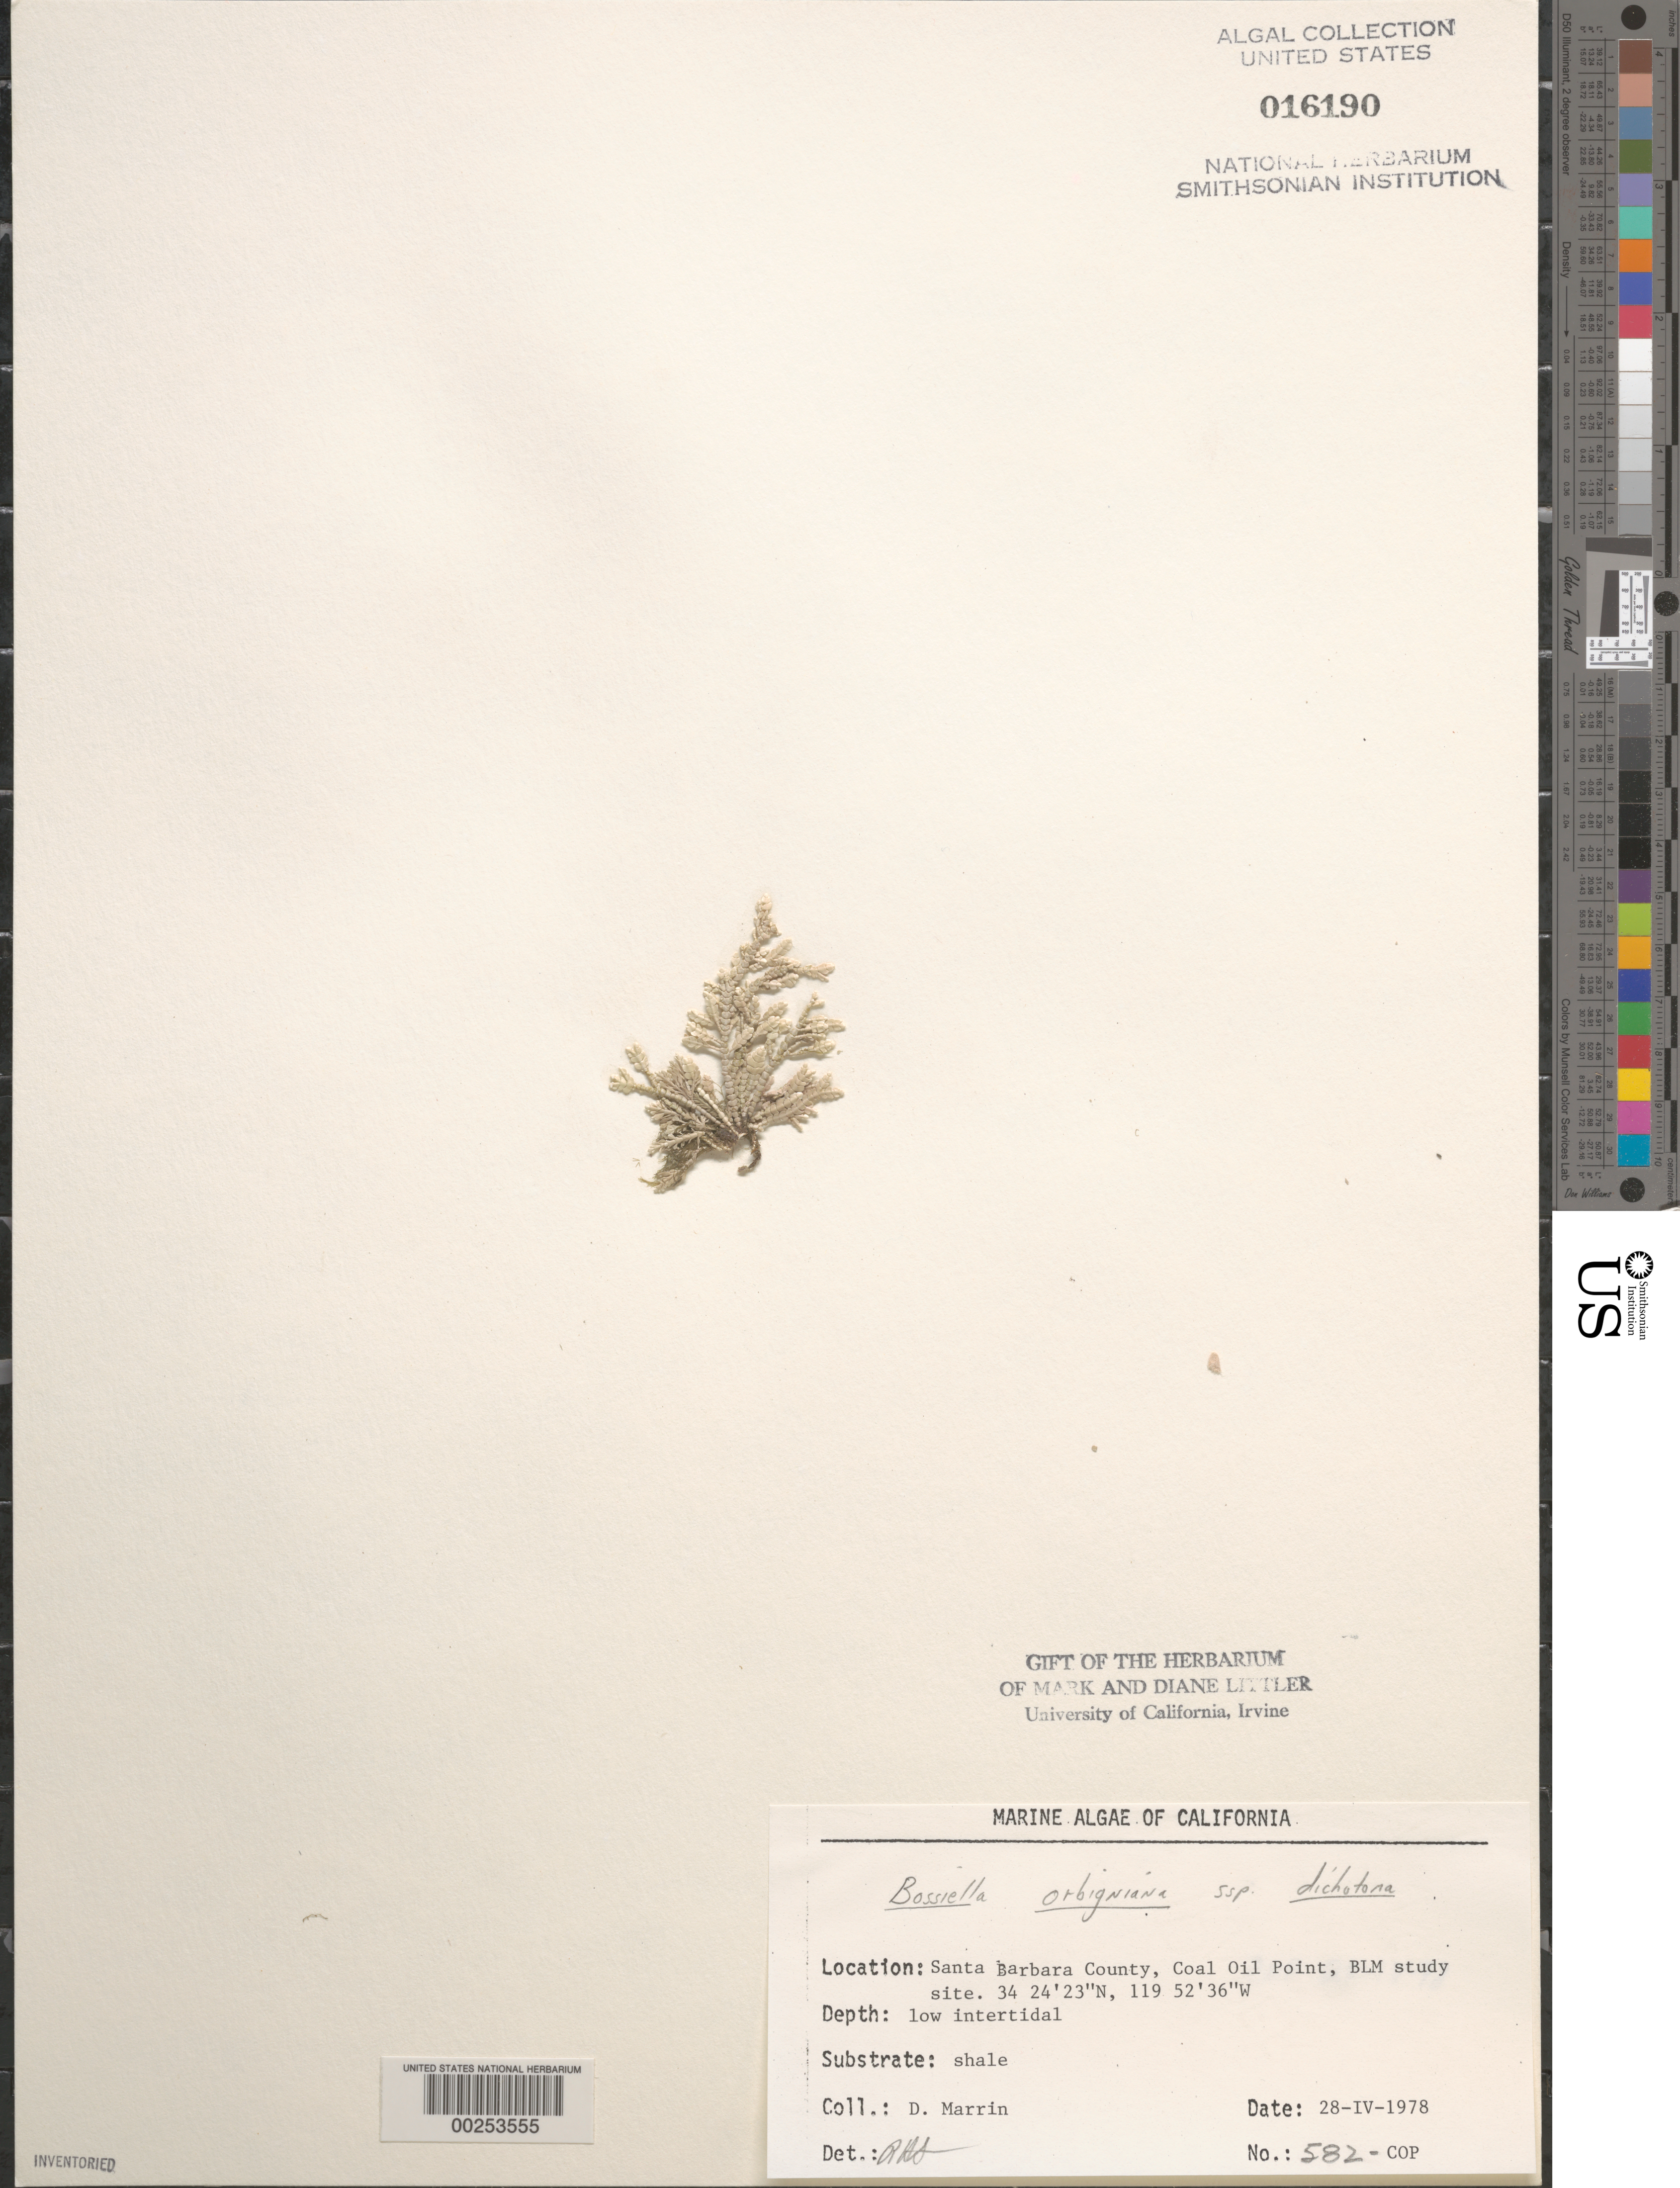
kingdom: Plantae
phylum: Rhodophyta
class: Florideophyceae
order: Corallinales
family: Corallinaceae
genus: Bossiella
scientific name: Bossiella orbigniana subsp. dichotoma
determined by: Sims, Robert H.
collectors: D. Marrin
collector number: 582-cop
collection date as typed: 28 Apr 1978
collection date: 1978-04-28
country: United States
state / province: California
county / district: Santa Barbara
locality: Coal Oil Point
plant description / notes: BLM-SOCALBIGHT Rocky Intertidal Survey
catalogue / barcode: US 16190